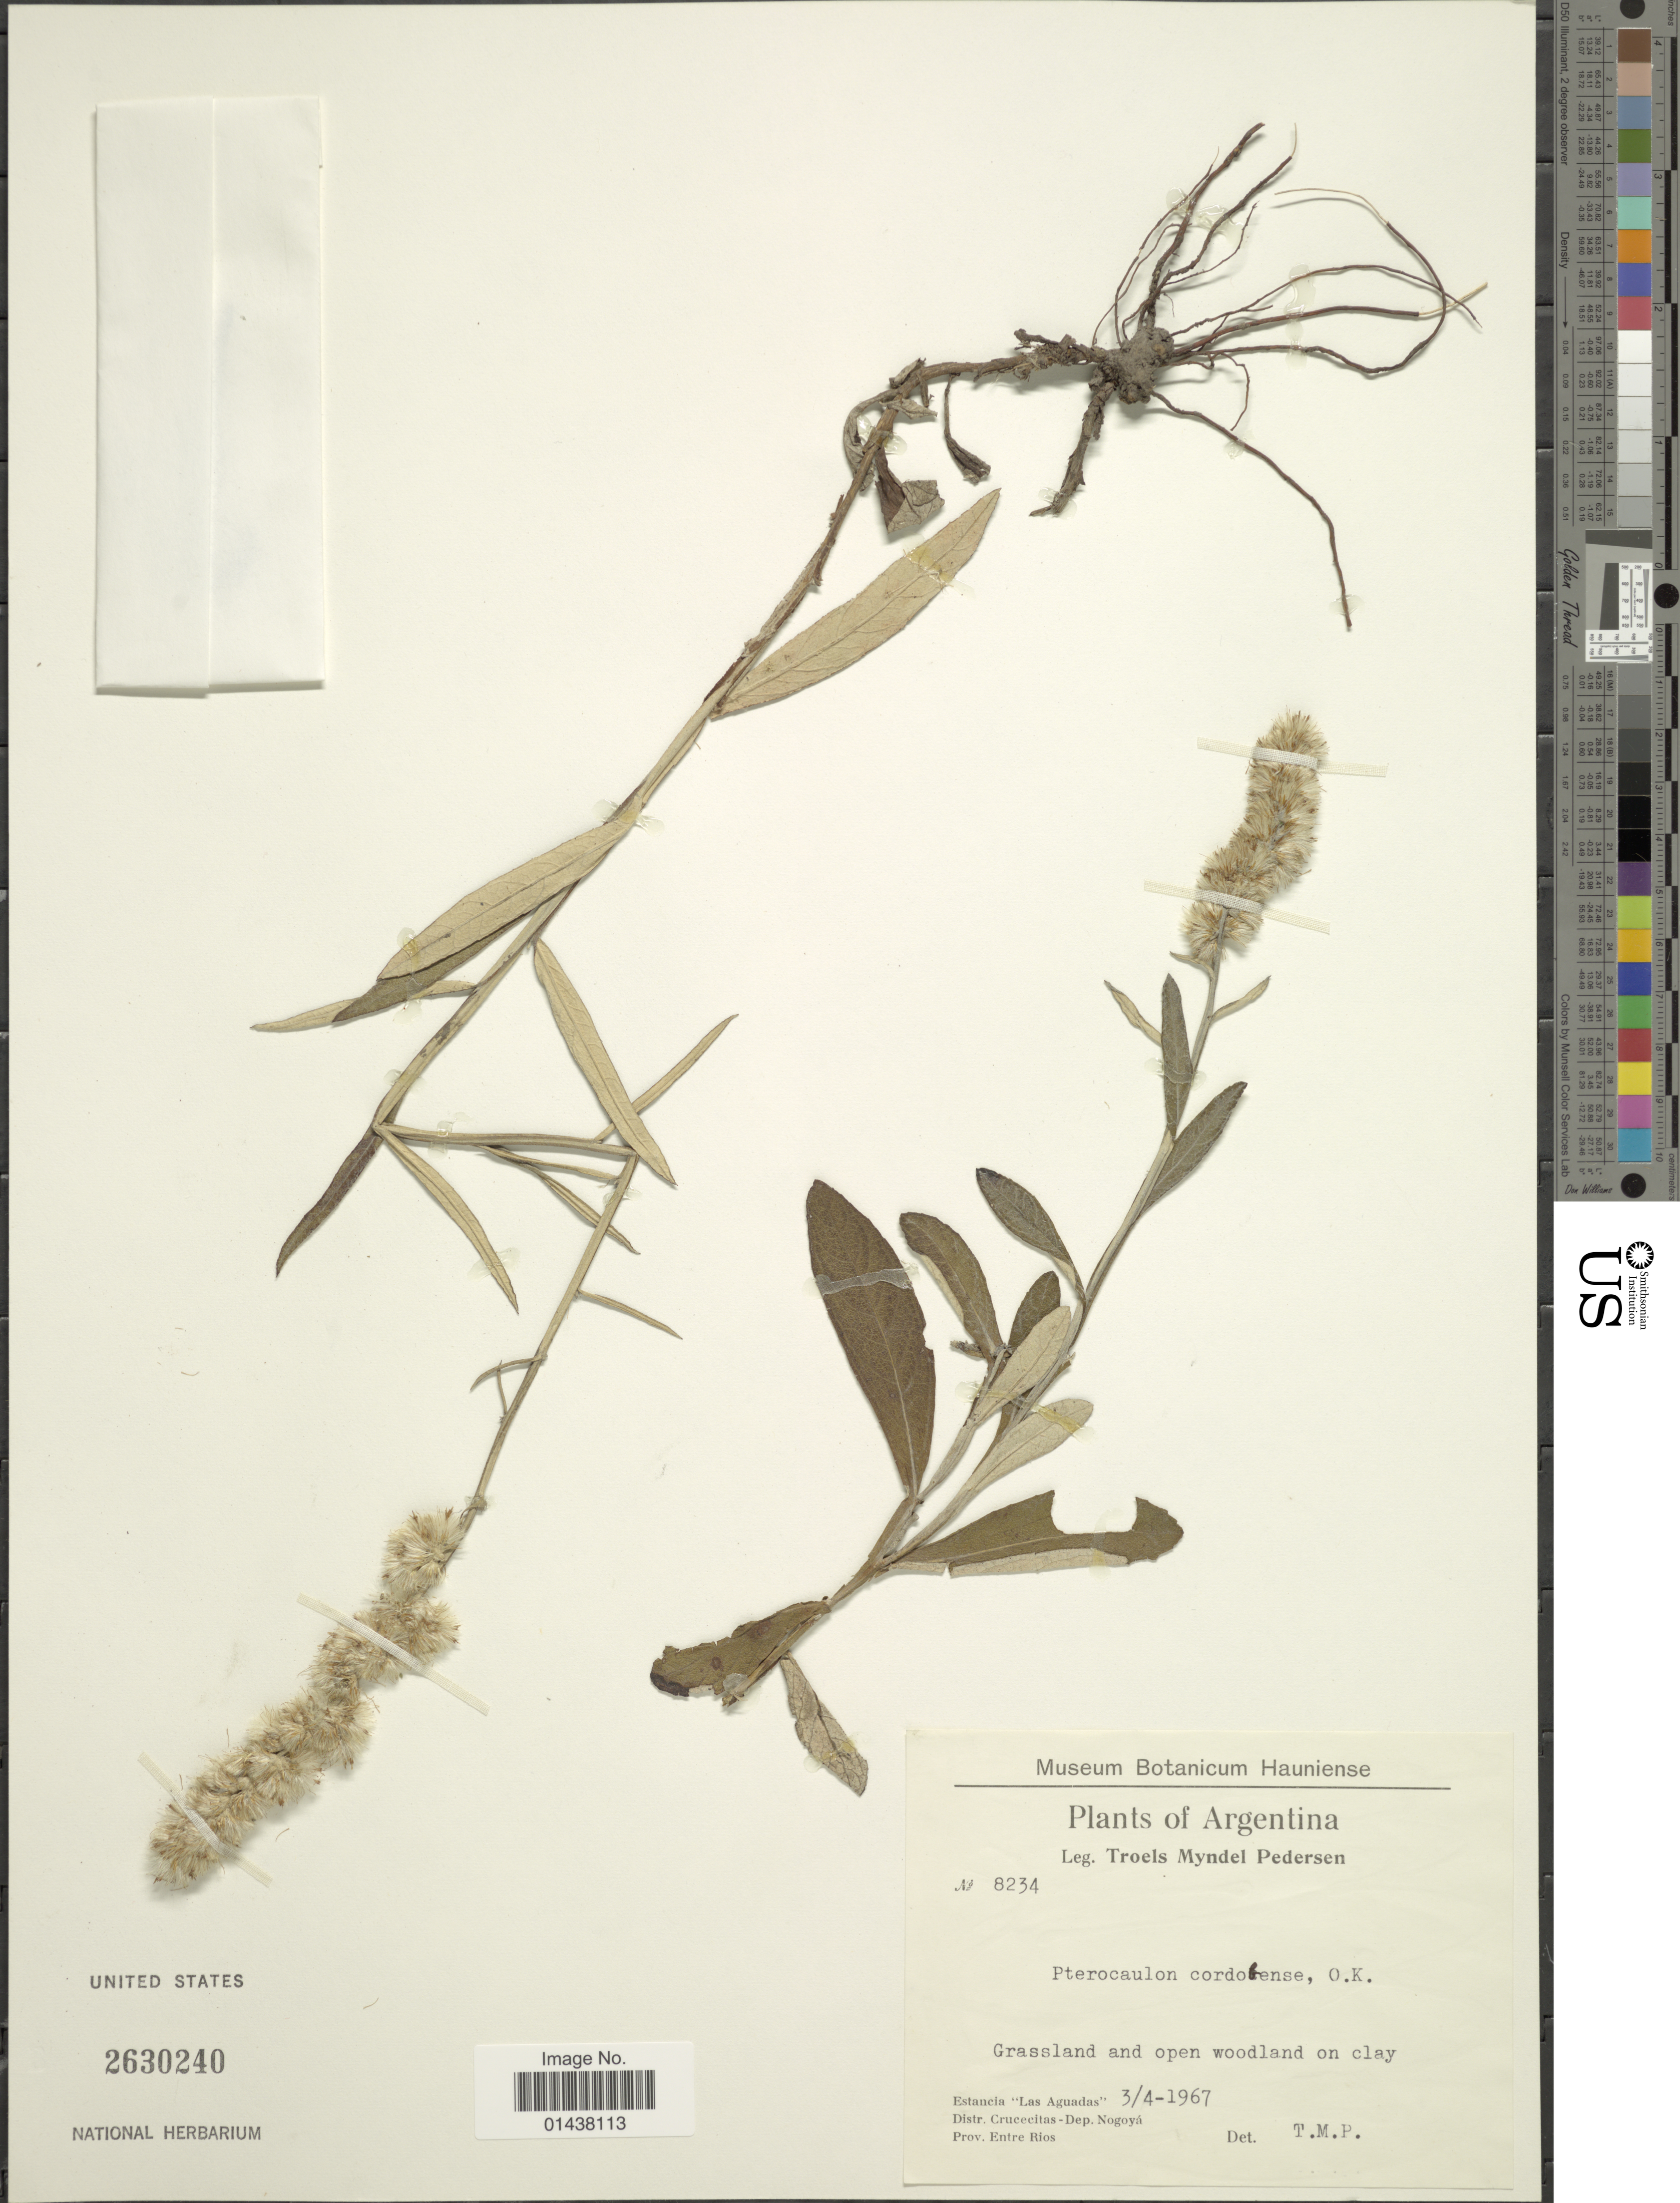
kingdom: Plantae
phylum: Tracheophyta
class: Magnoliopsida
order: Asterales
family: Asteraceae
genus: Pterocaulon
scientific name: Pterocaulon cordobense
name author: Kuntze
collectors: T. Pederson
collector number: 8234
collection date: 1967-04-03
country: Argentina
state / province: Entre Rios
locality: Estancia "Las Aguadas" , Distr. Crucecitas - Dep. Nogoya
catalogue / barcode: US 2630240